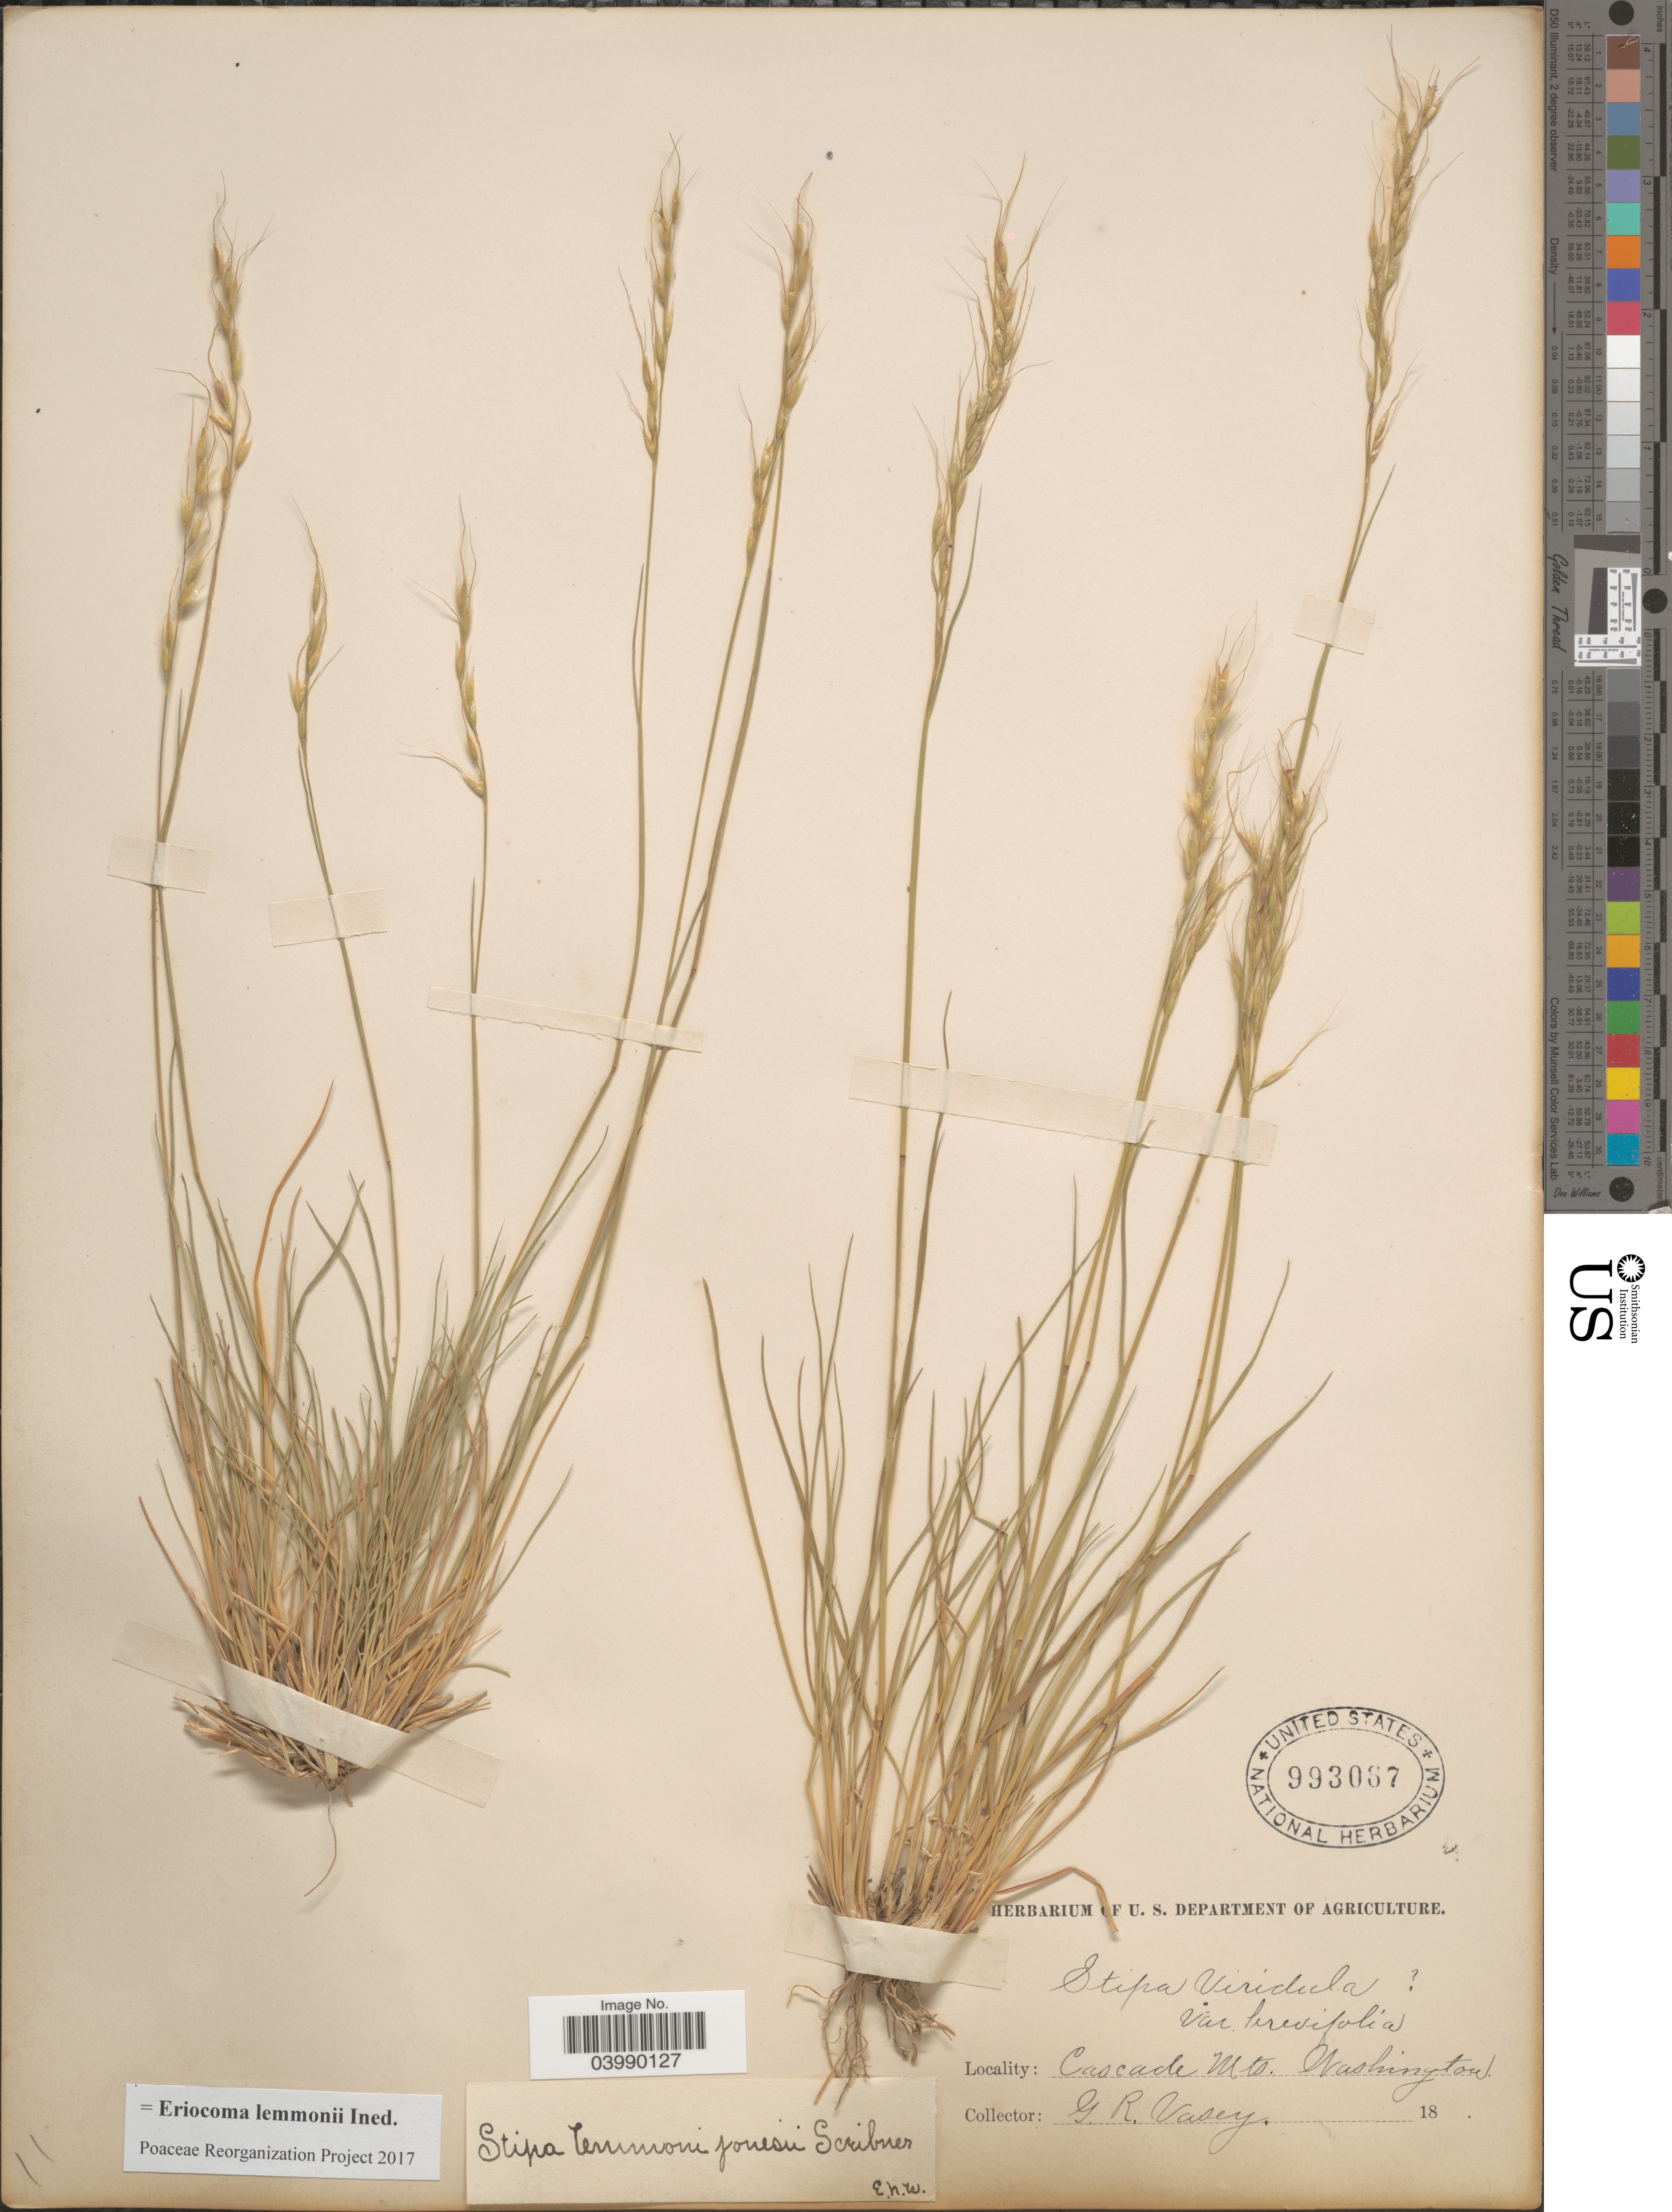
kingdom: Plantae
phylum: Tracheophyta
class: Liliopsida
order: Poales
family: Poaceae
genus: Eriocoma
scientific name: Eriocoma lemmonii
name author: (Vasey) Romasch.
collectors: G. R. Vasey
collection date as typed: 18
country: United States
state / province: Washington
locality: Cascade Mts.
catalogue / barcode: US 993067